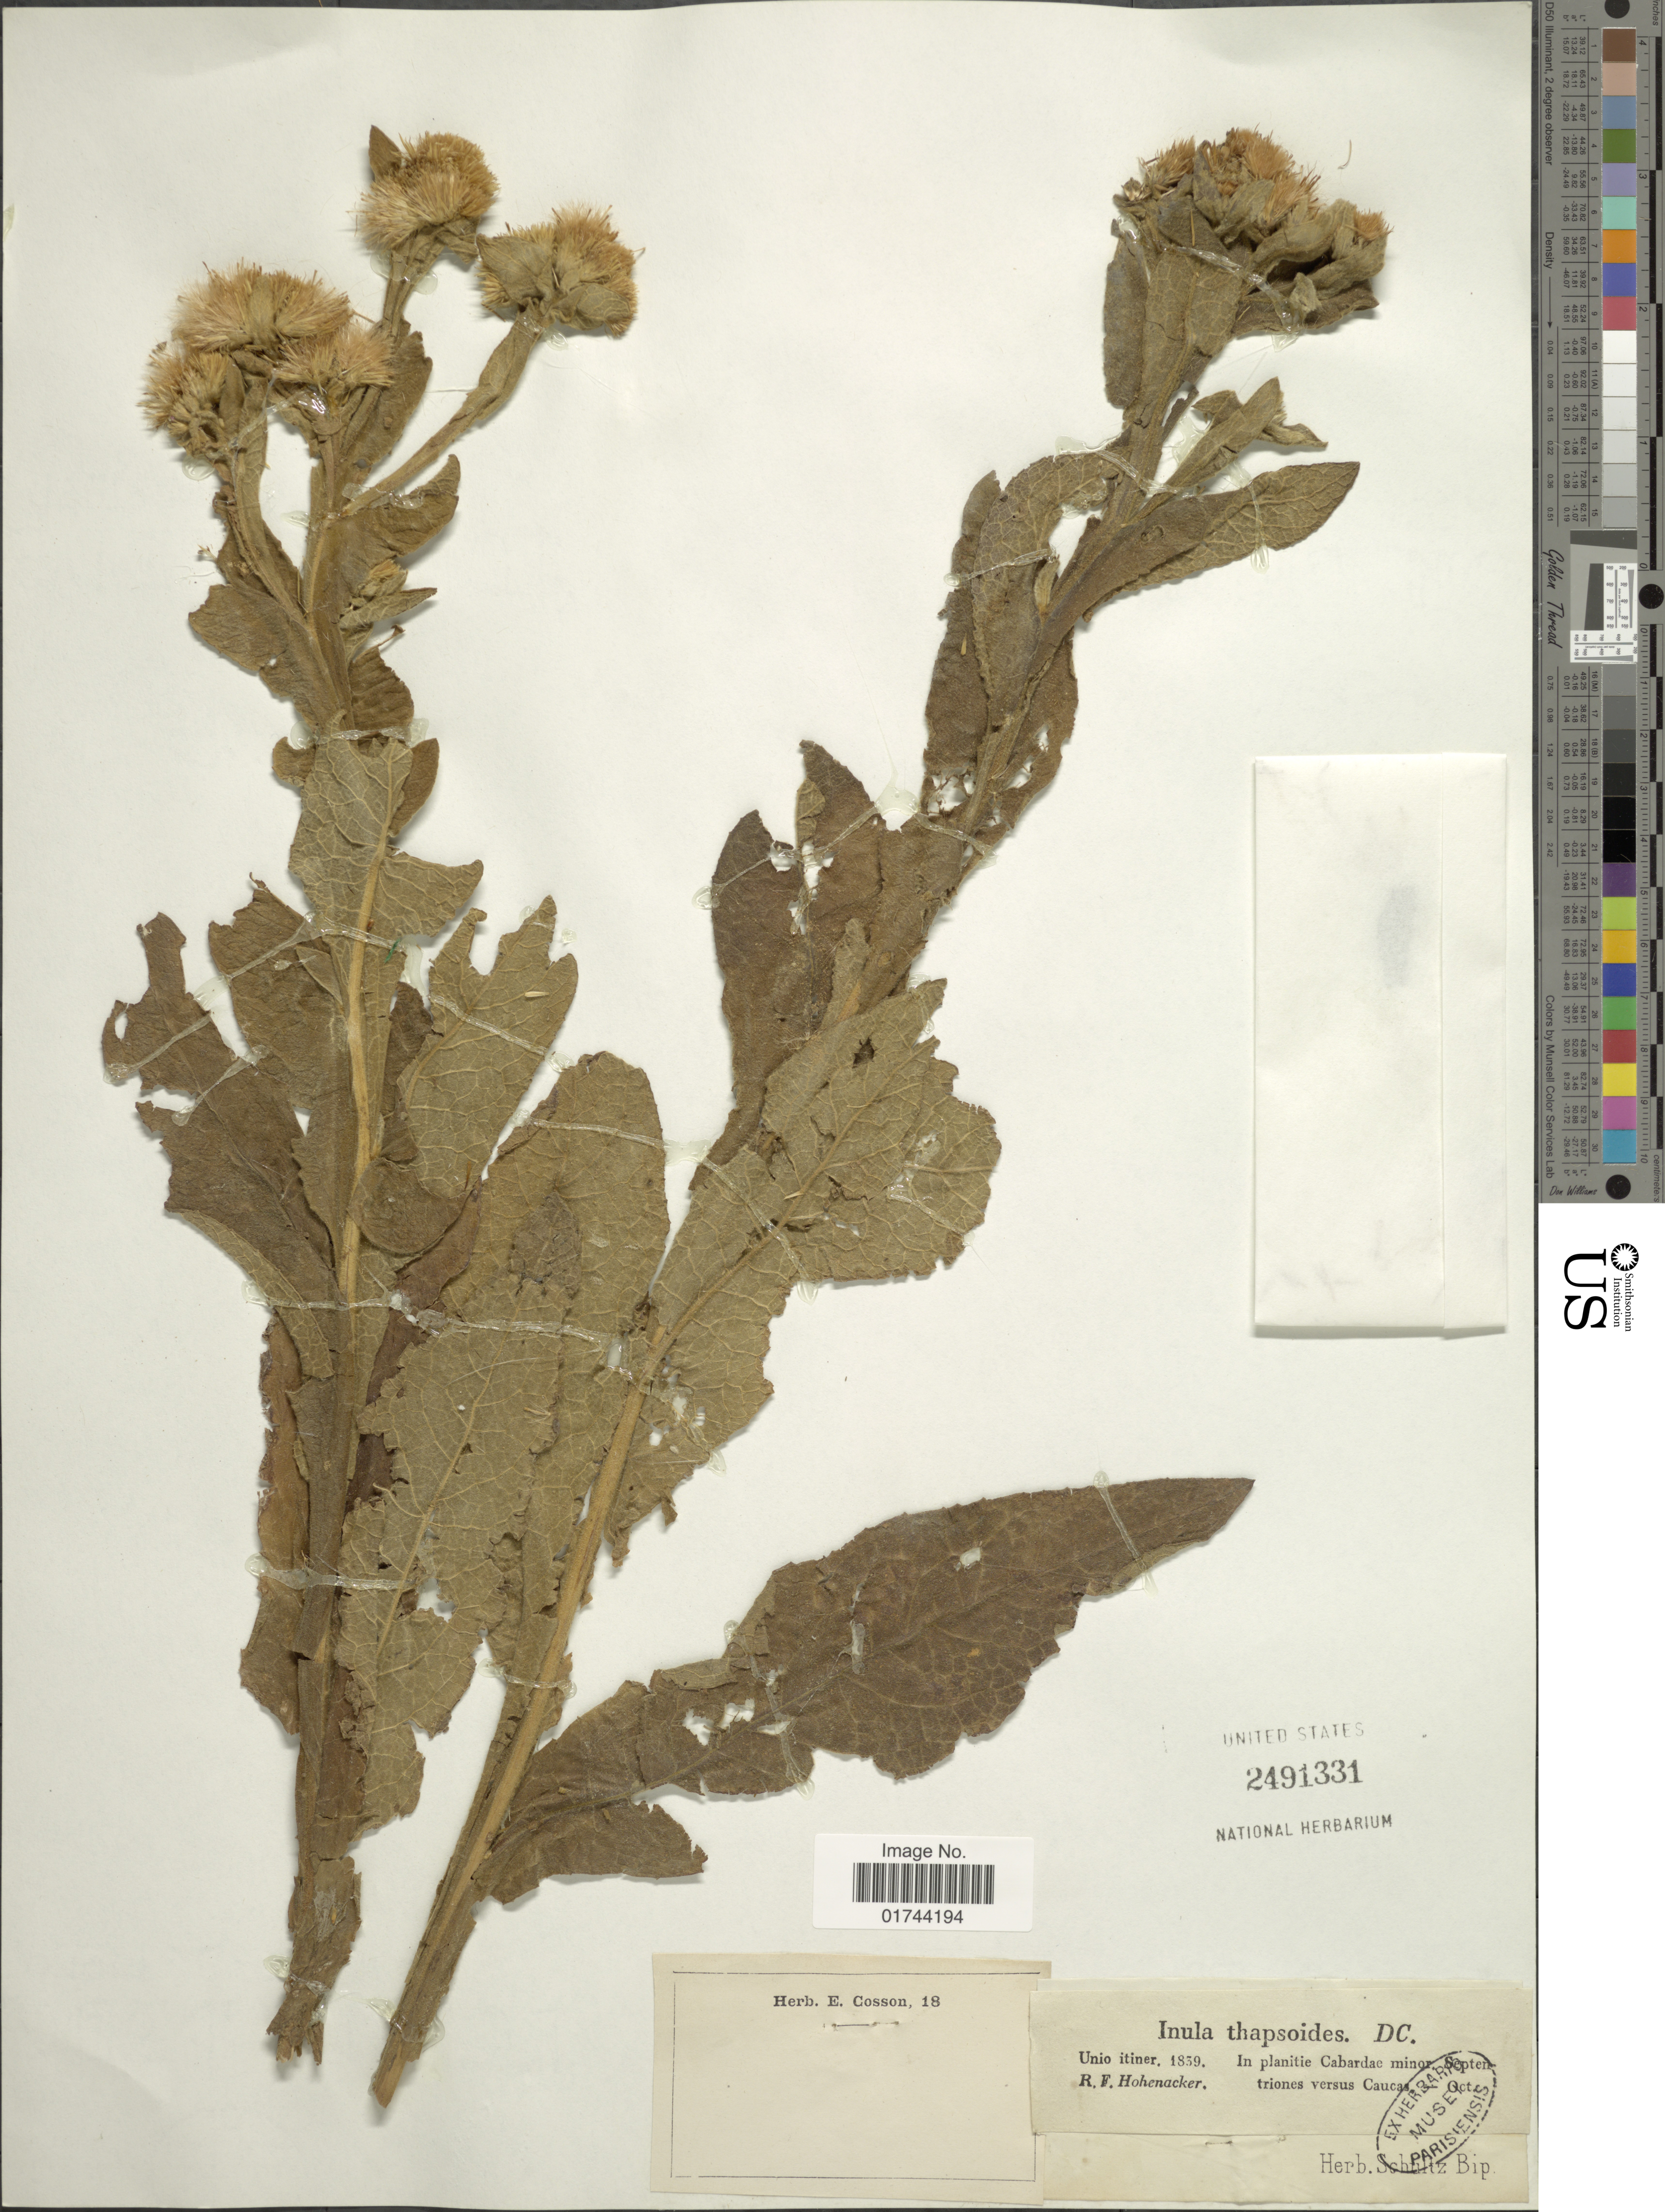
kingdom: Plantae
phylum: Tracheophyta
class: Magnoliopsida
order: Asterales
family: Asteraceae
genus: Inula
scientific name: Inula thapsoides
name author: (Willd.) Spreng.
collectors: R. F. Hohenacker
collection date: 1839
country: Russian Federation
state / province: Kabardino-Balkar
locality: In Planitie Cabardae minor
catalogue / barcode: US 2491331